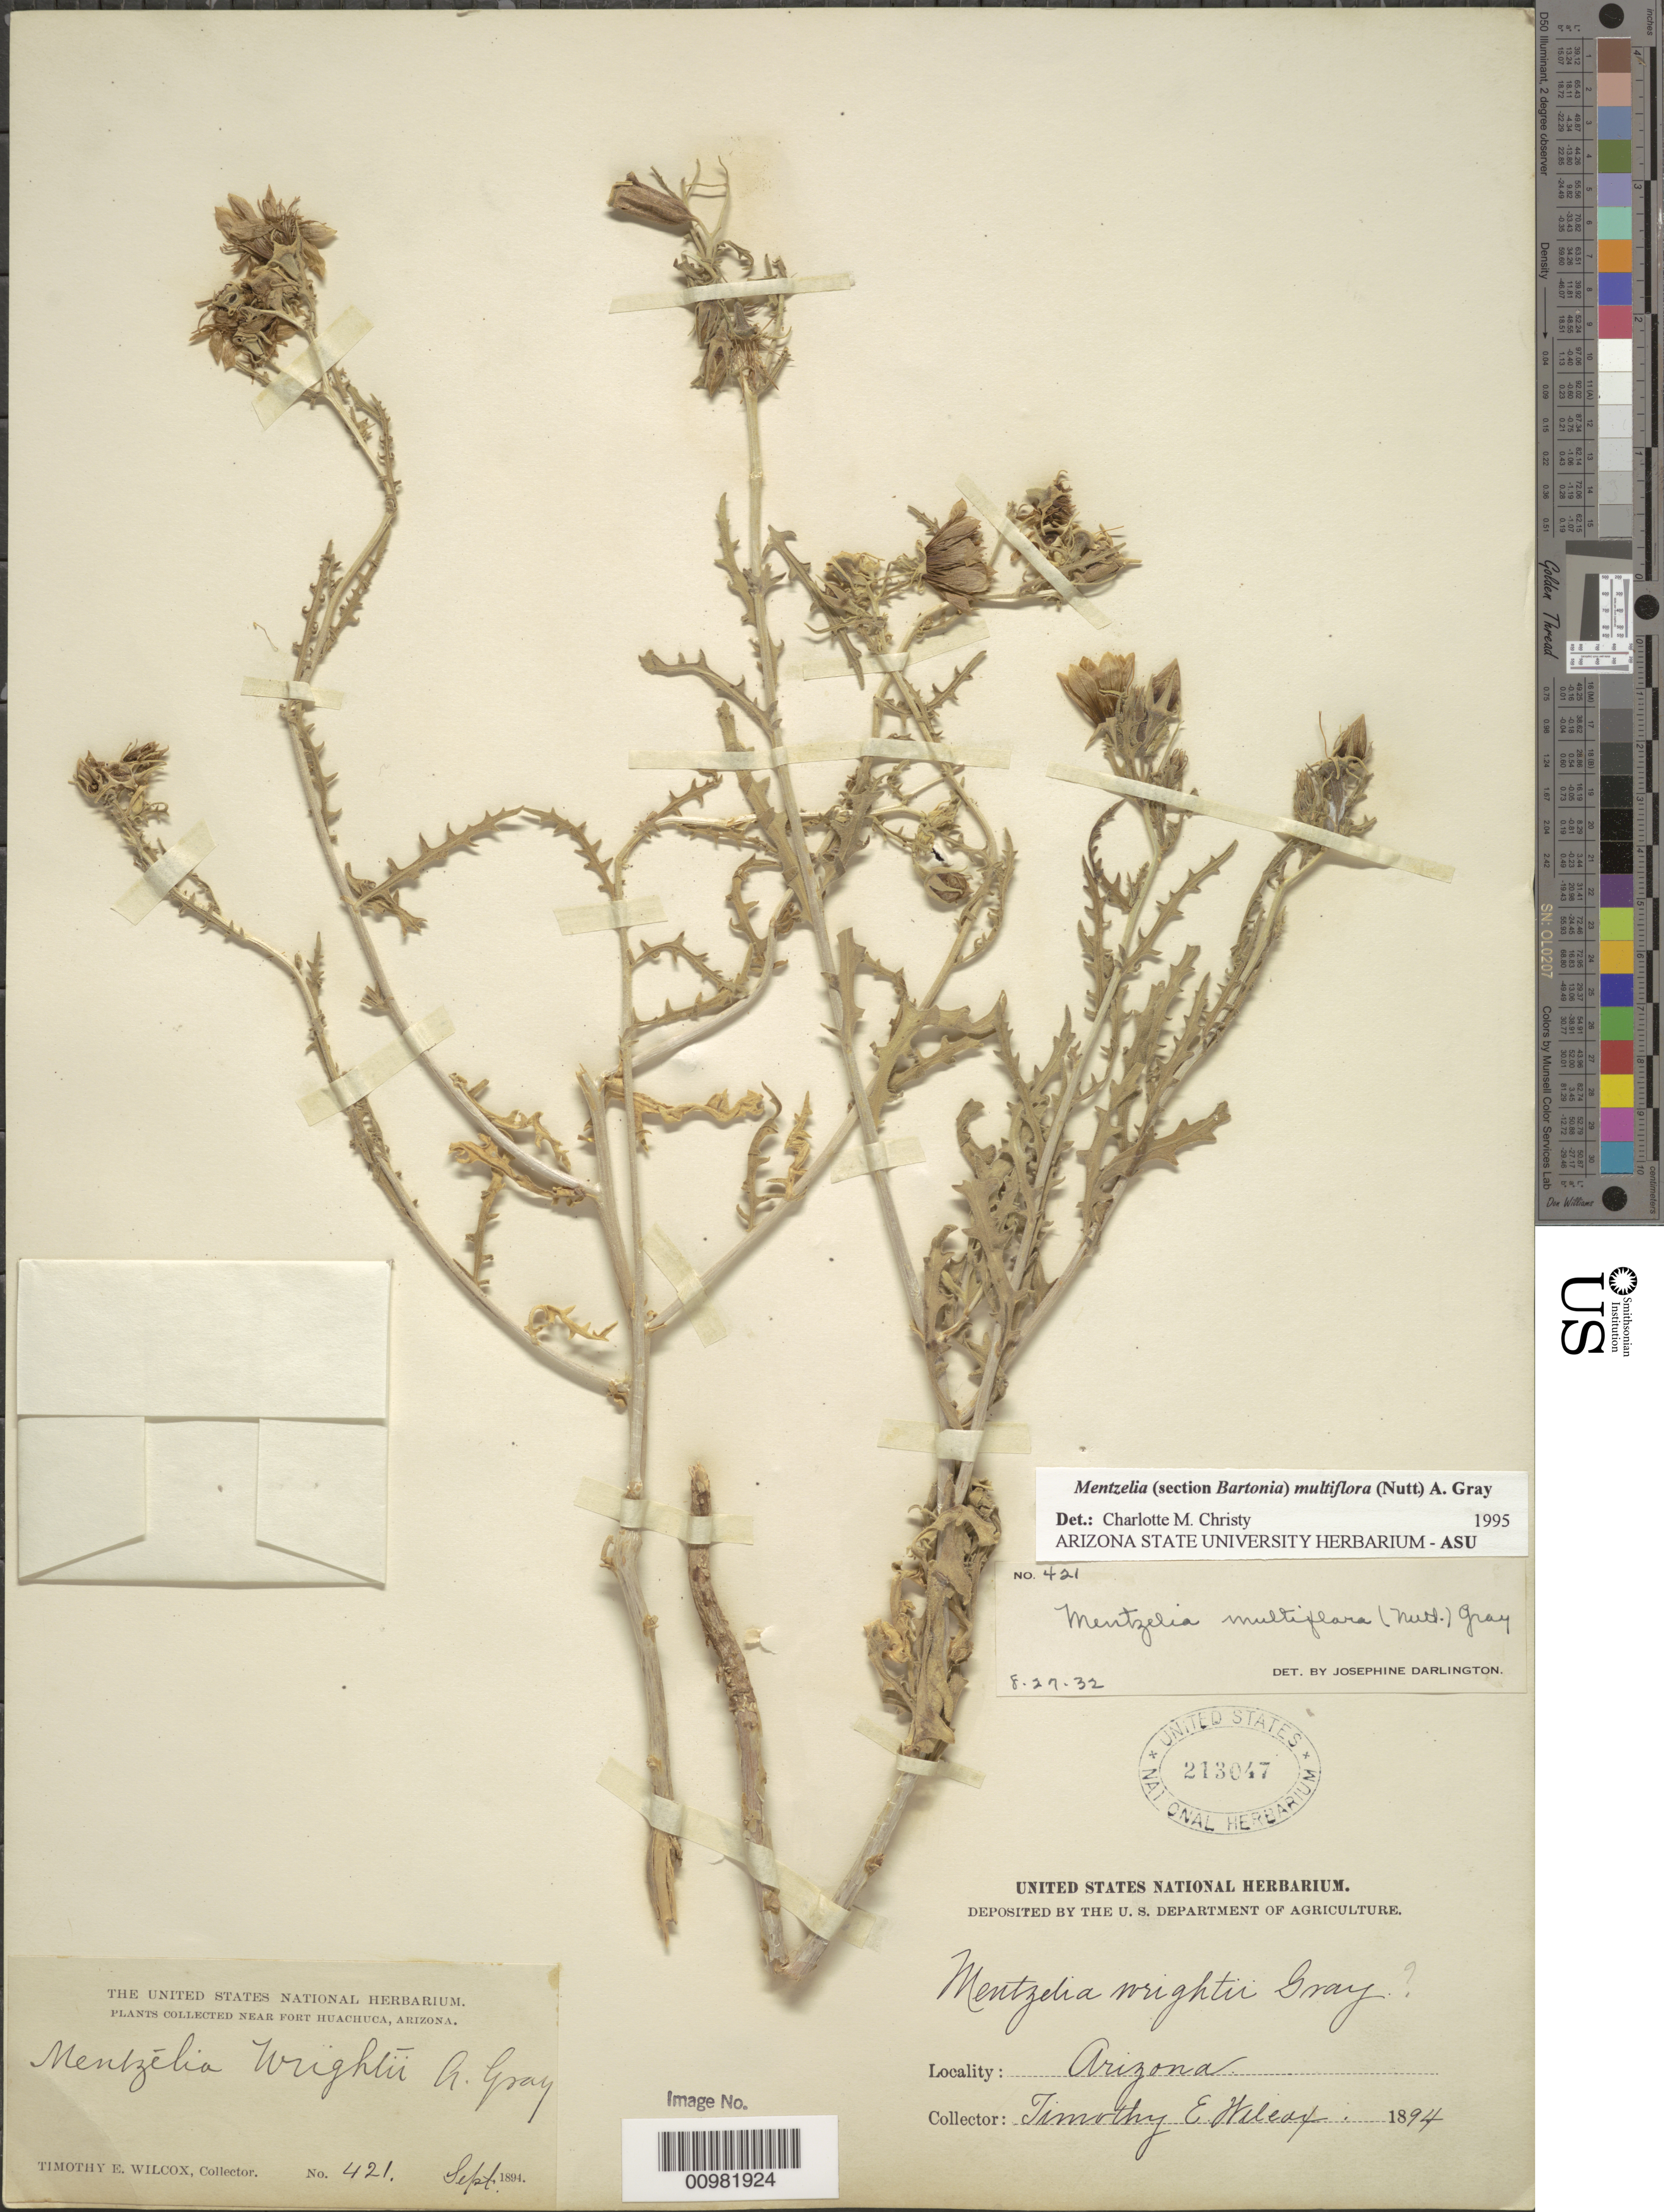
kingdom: Plantae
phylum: Tracheophyta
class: Magnoliopsida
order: Cornales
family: Loasaceae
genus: Mentzelia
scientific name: Mentzelia multiflora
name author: (Nutt.) A. Gray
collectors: T. E. Wilcox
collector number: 421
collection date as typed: Sep 1894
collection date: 1894-09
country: United States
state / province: Arizona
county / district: Cochise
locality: Near Ft. Huachuca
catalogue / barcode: US 213047